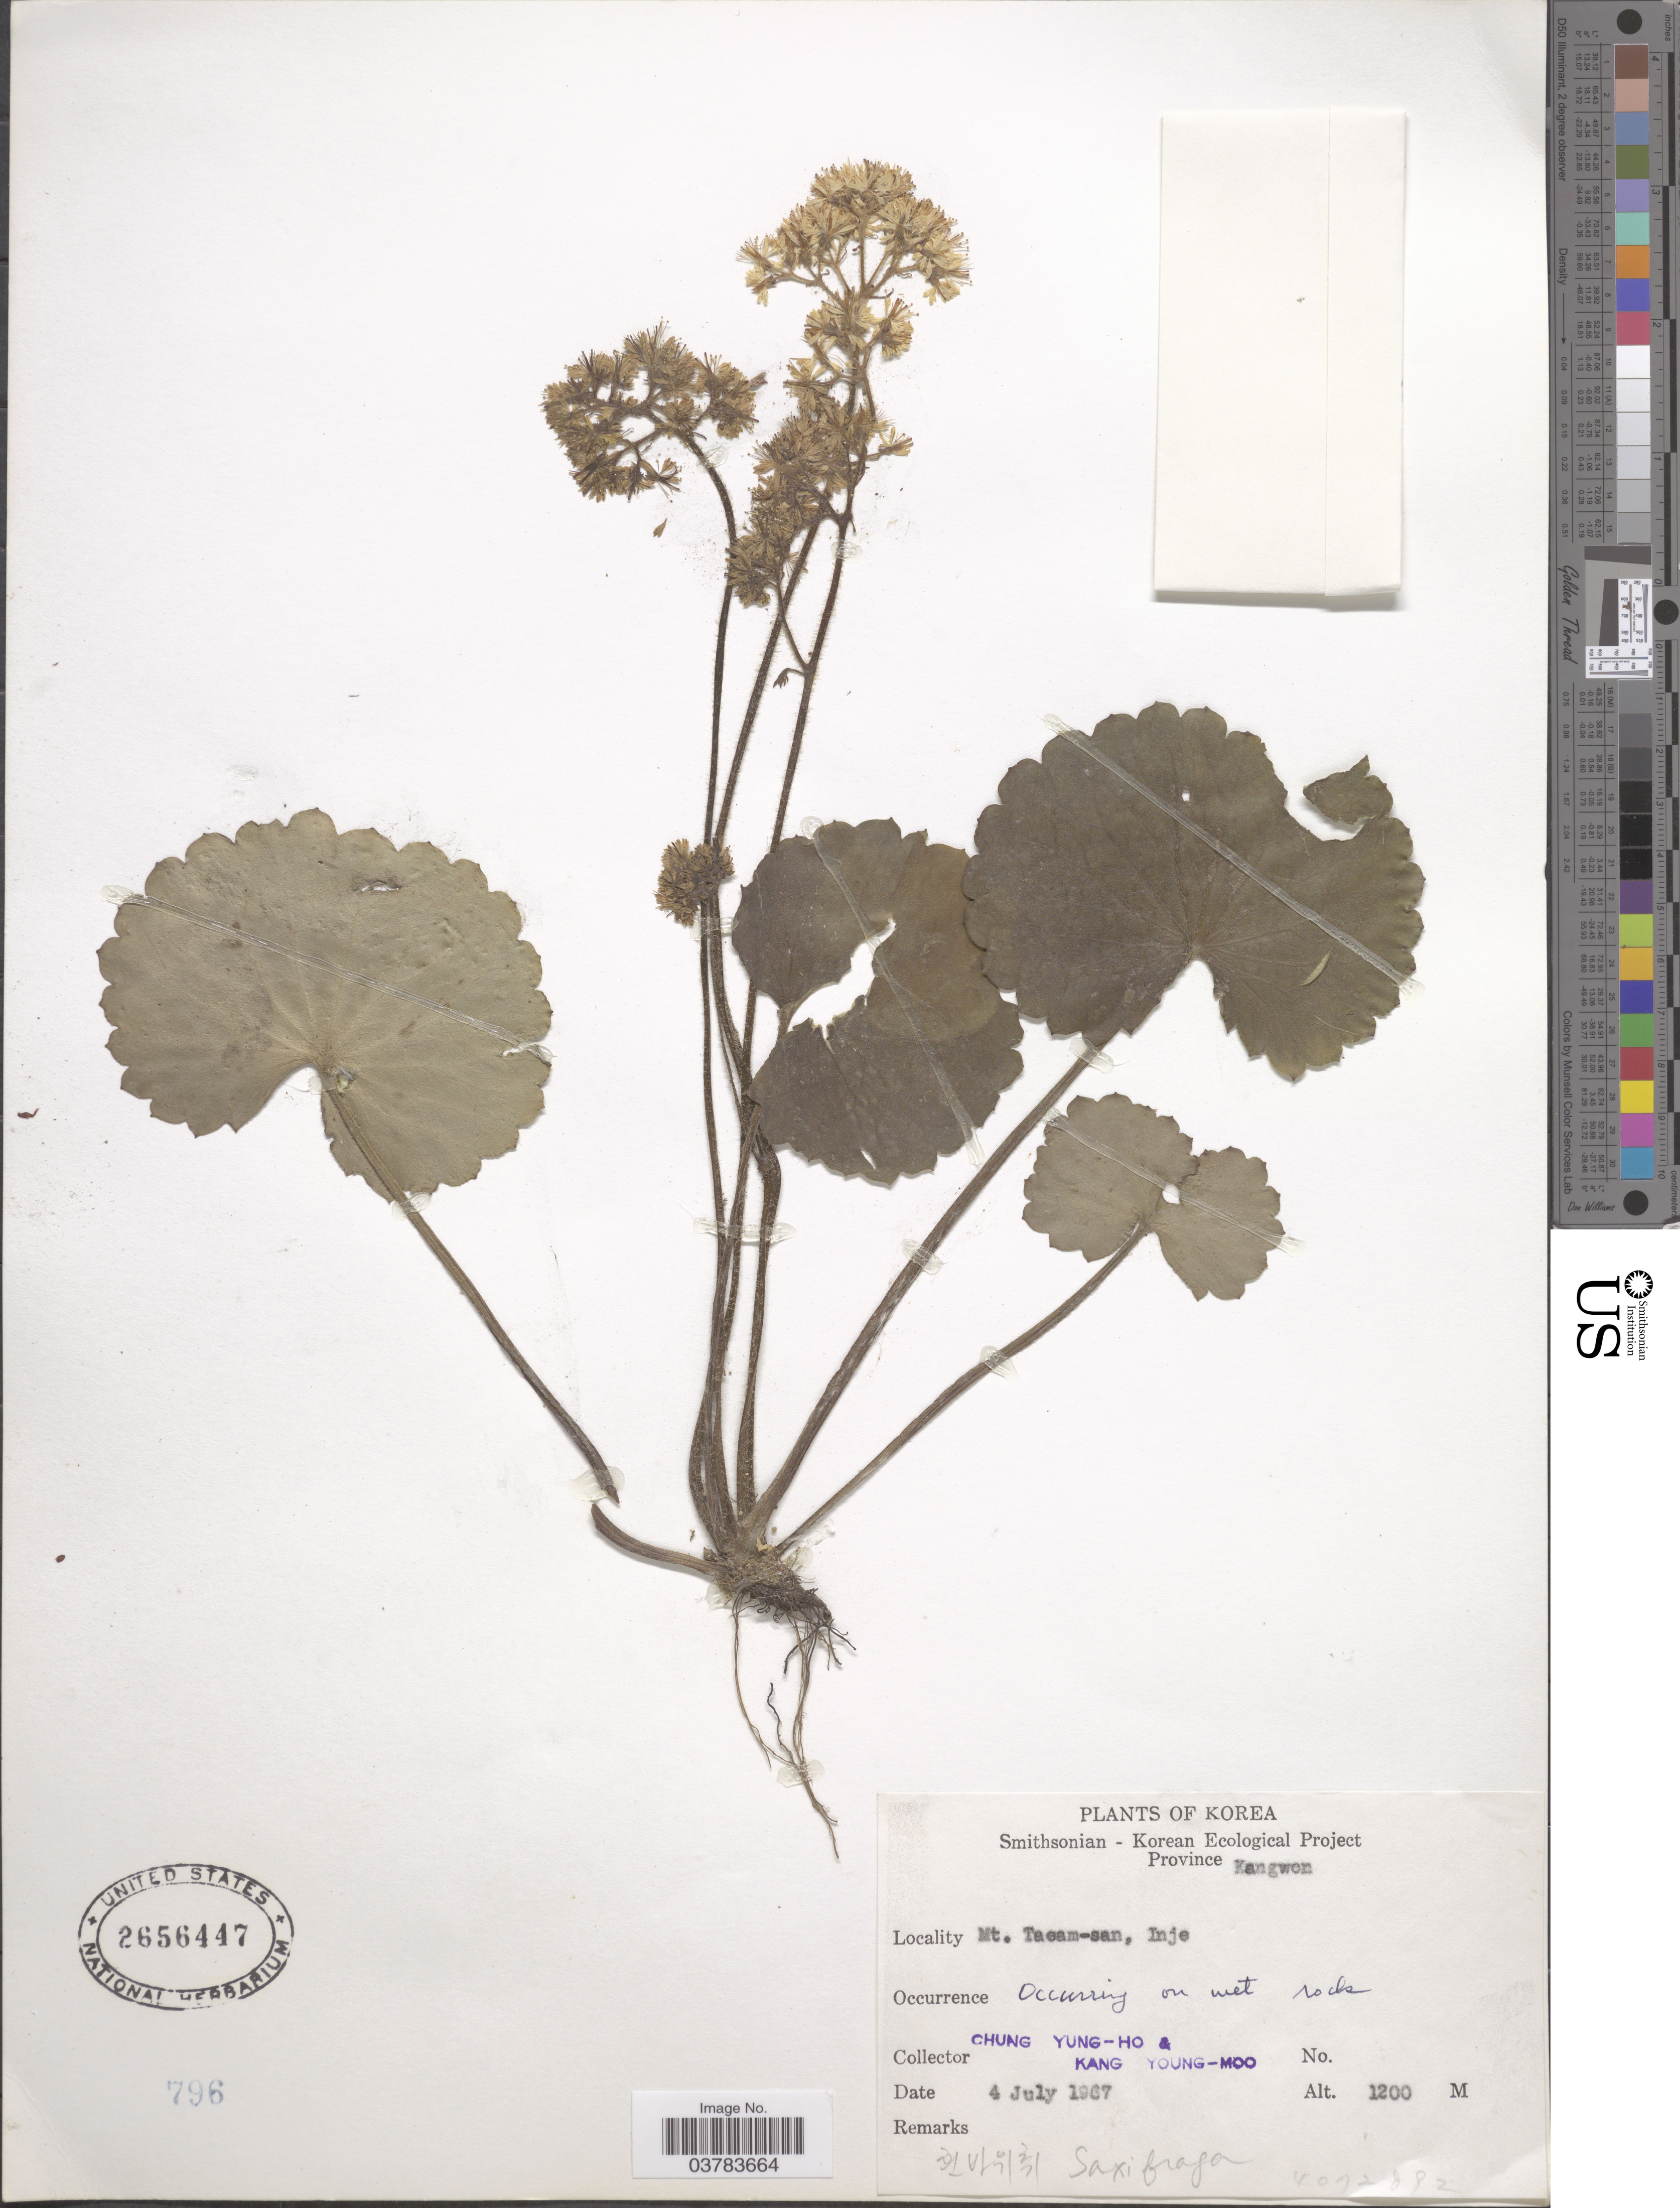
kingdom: Plantae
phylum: Tracheophyta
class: Magnoliopsida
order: Saxifragales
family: Saxifragaceae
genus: Saxifraga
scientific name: Saxifraga sp.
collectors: C. Yung-Ho & K. Young-Moo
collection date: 1967-07-04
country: North Korea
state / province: Kangwon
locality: Korea. Mt. Tasam-san, Inje.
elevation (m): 1200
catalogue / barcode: US 2656447